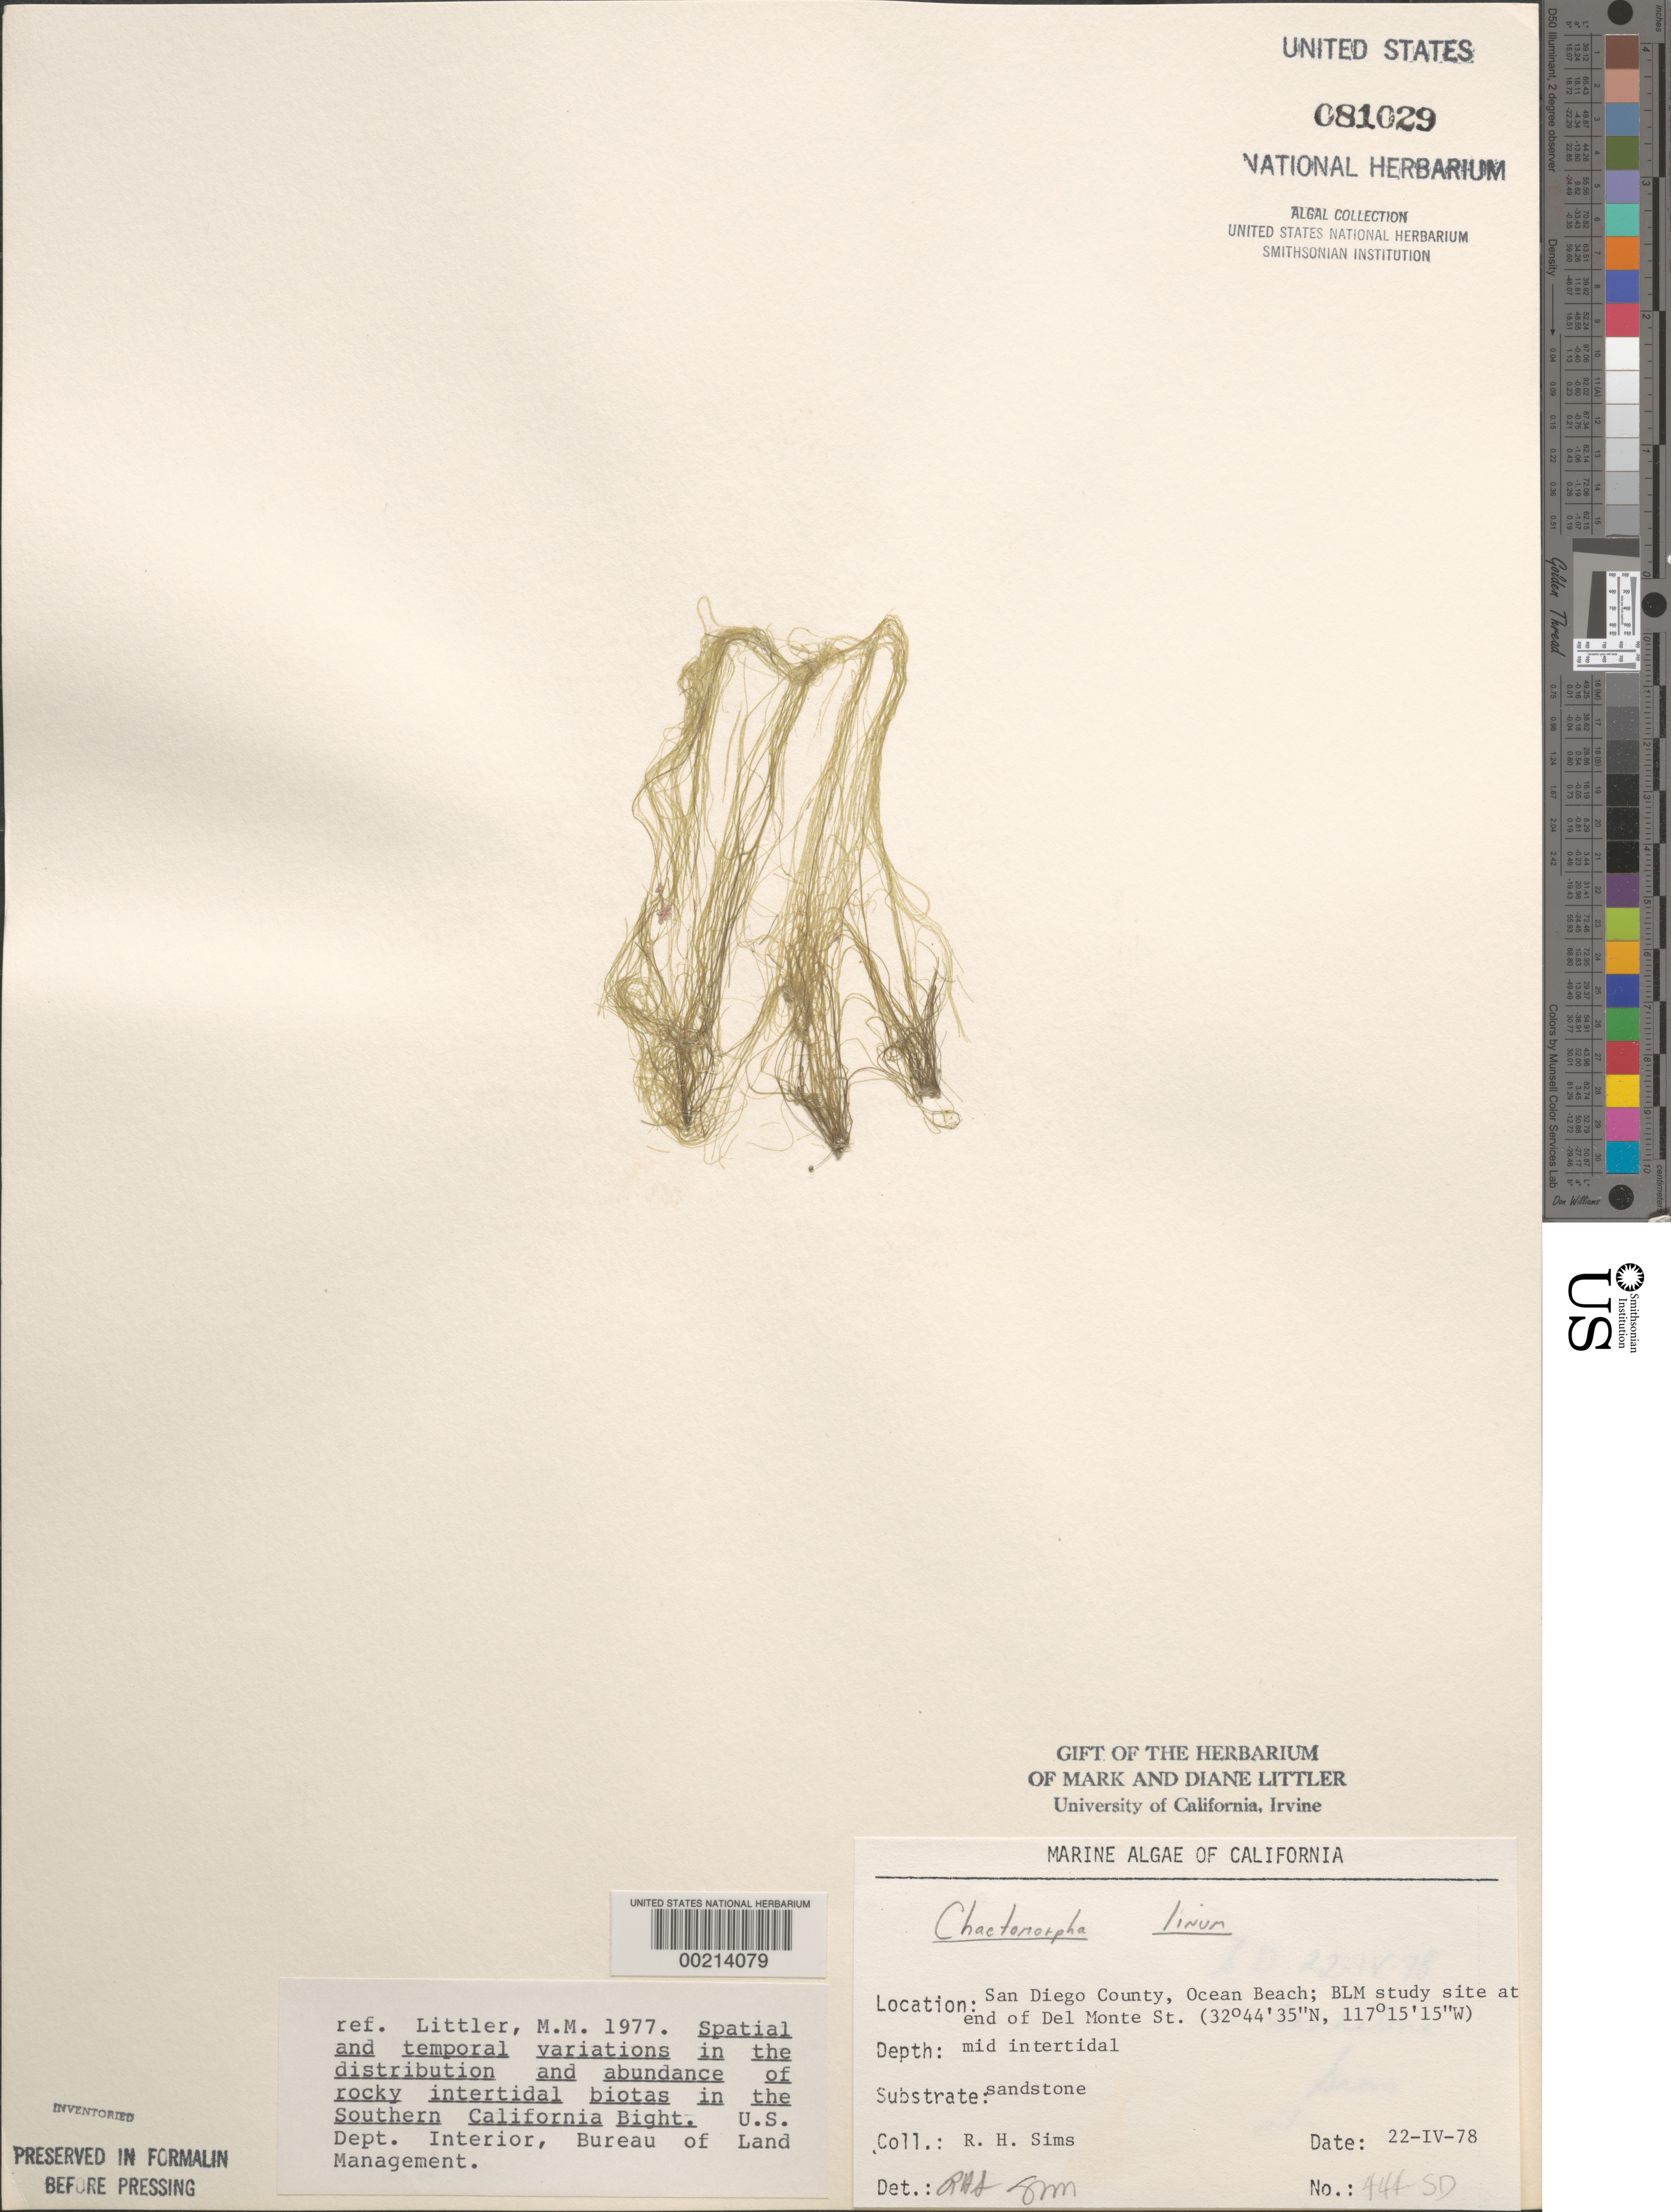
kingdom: Plantae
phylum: Chlorophyta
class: Ulvophyceae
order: Cladophorales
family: Cladophoraceae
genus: Chaetomorpha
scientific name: Chaetomorpha linum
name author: (O.F. Muell.) Kütz.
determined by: Sims, Robert H.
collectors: R. H. Sims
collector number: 444-SD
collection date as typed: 22 Apr 1978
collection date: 1978-04-22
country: United States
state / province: California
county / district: San Diego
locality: End of Del Monte Street, Ocean Beach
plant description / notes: BLM-SOCALBIGHT Rocky Intertidal Survey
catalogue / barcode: US 81029